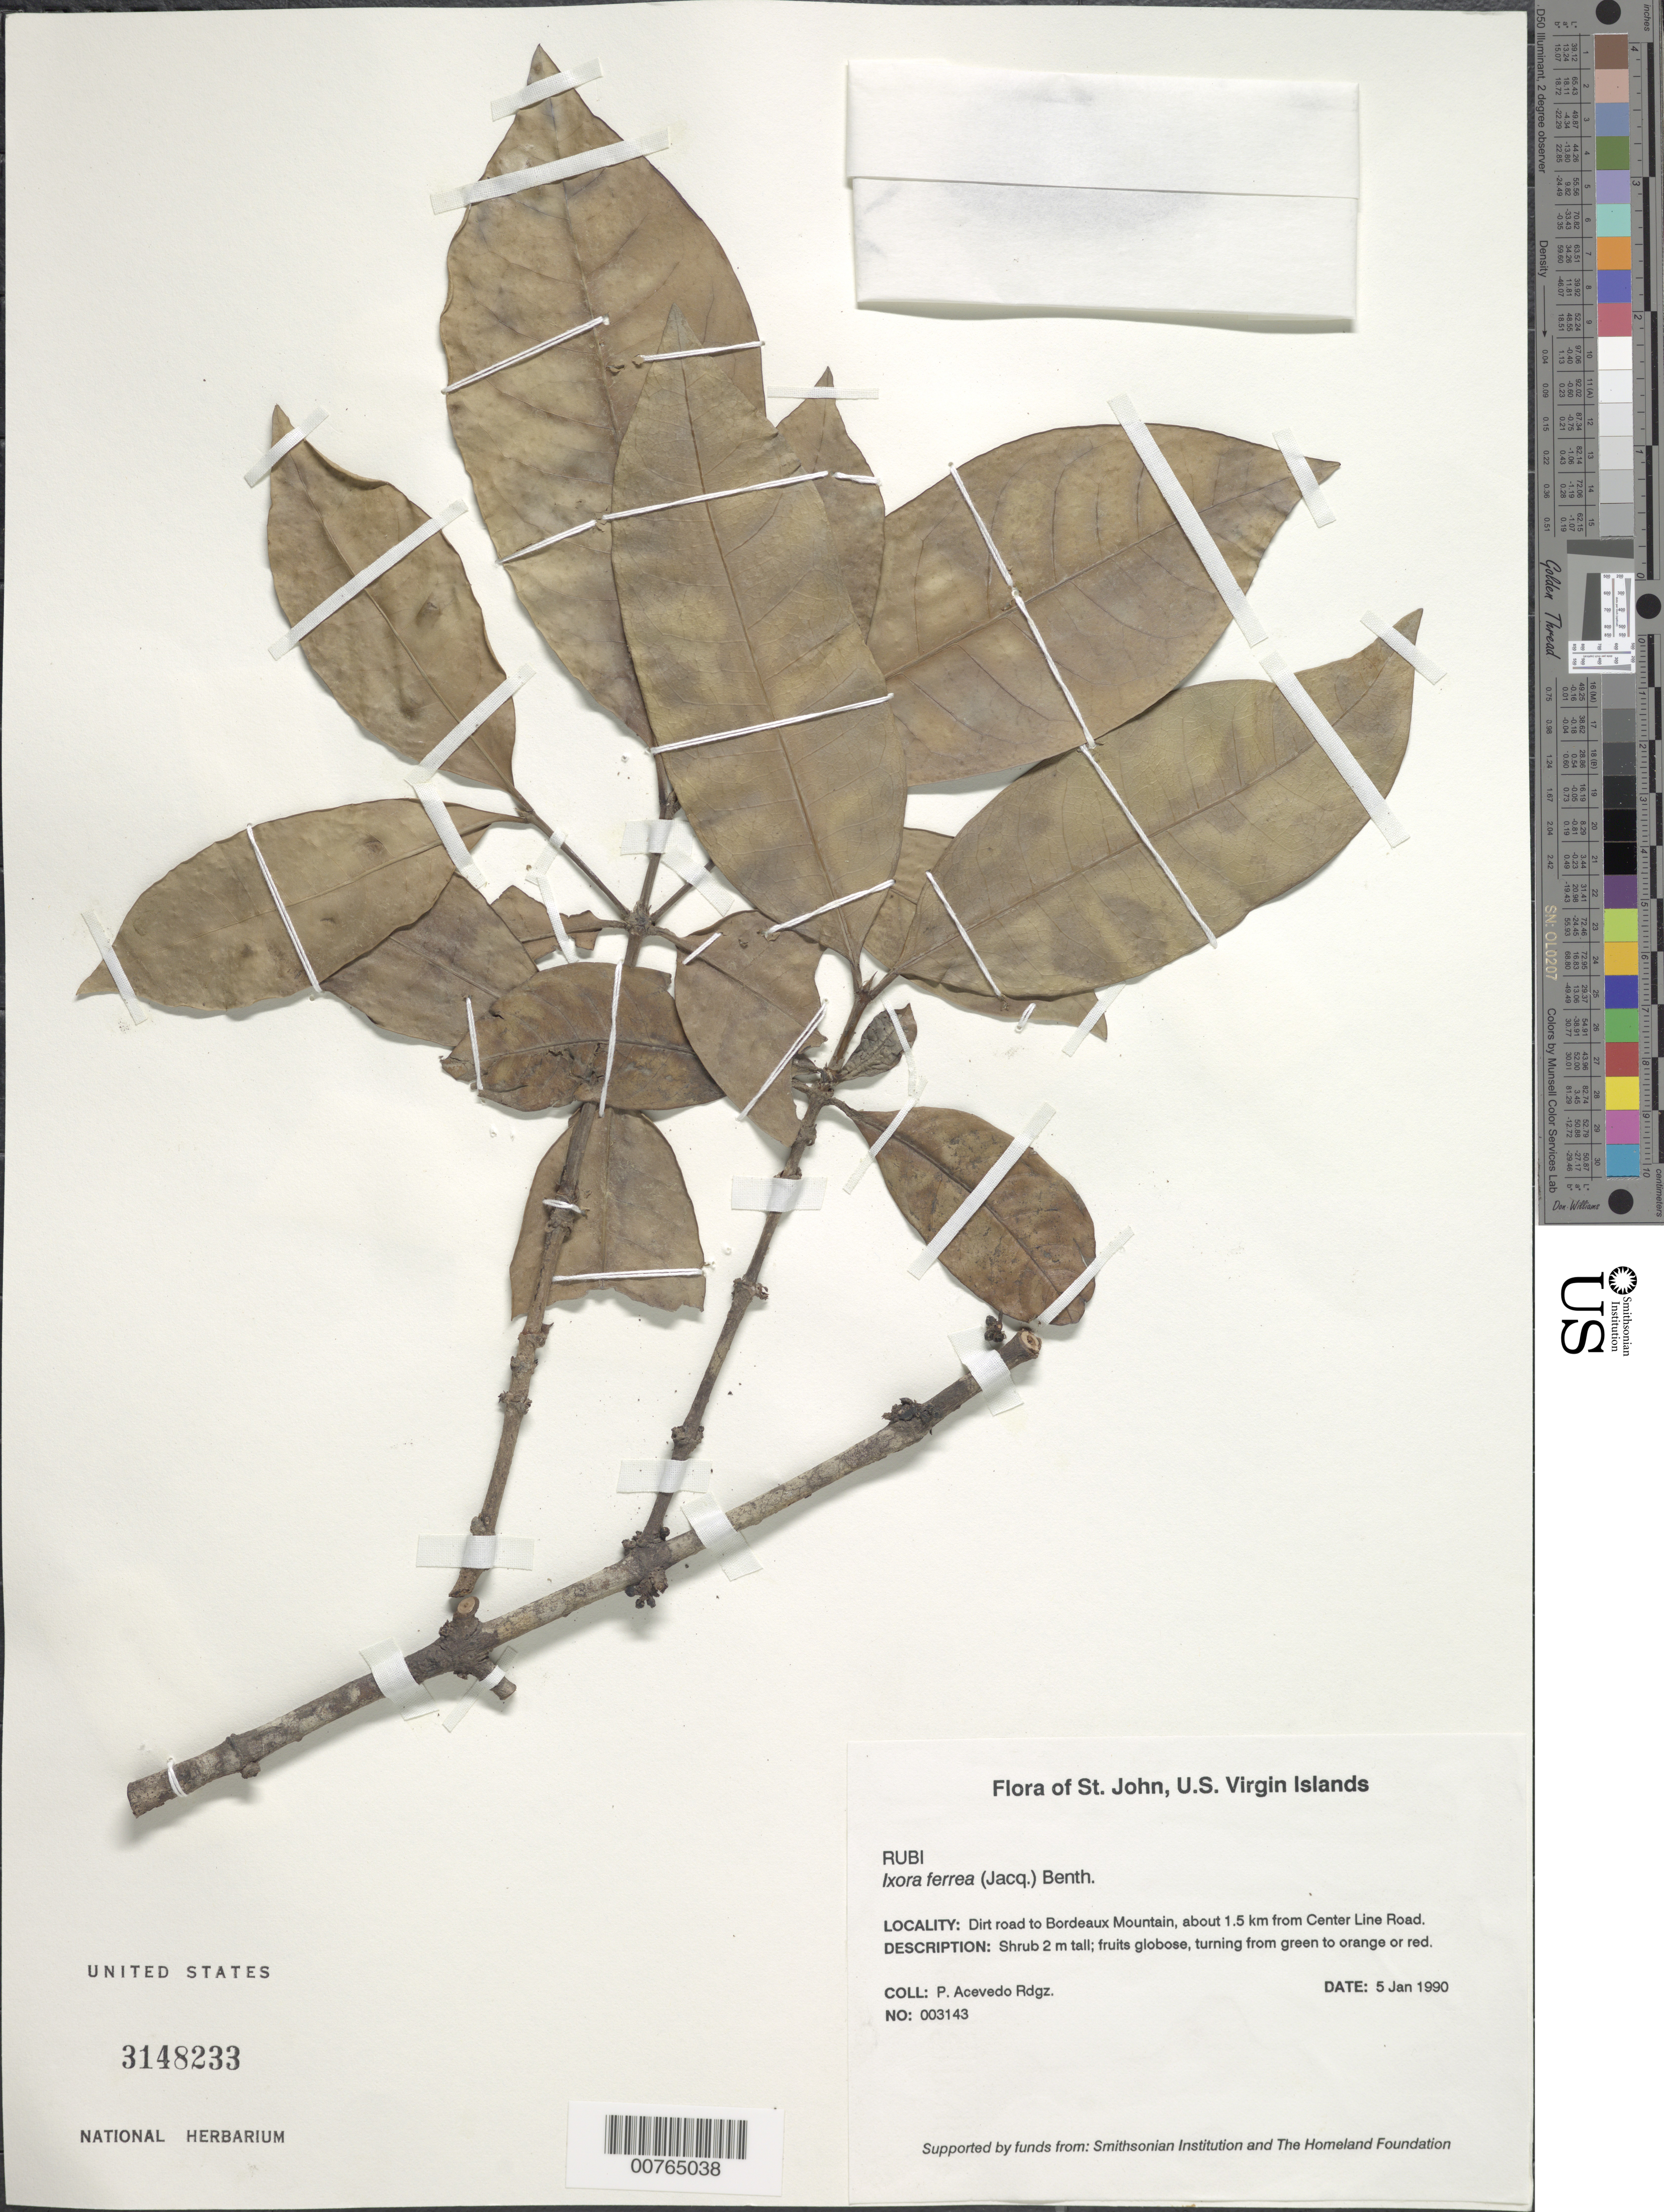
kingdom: Plantae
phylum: Tracheophyta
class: Magnoliopsida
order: Gentianales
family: Rubiaceae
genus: Ixora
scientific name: Ixora ferrea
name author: (Jacq.) Benth.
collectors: P. Acevedo-Rodr.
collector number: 3143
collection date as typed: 05 Jan 1990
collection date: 1990-01-05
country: U.S. Virgin Islands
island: St. John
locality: Cruz Bay Quarter; dirt road to Bordeaux Mountain, about 1.5 km from Center Line Road.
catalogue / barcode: US 3148233